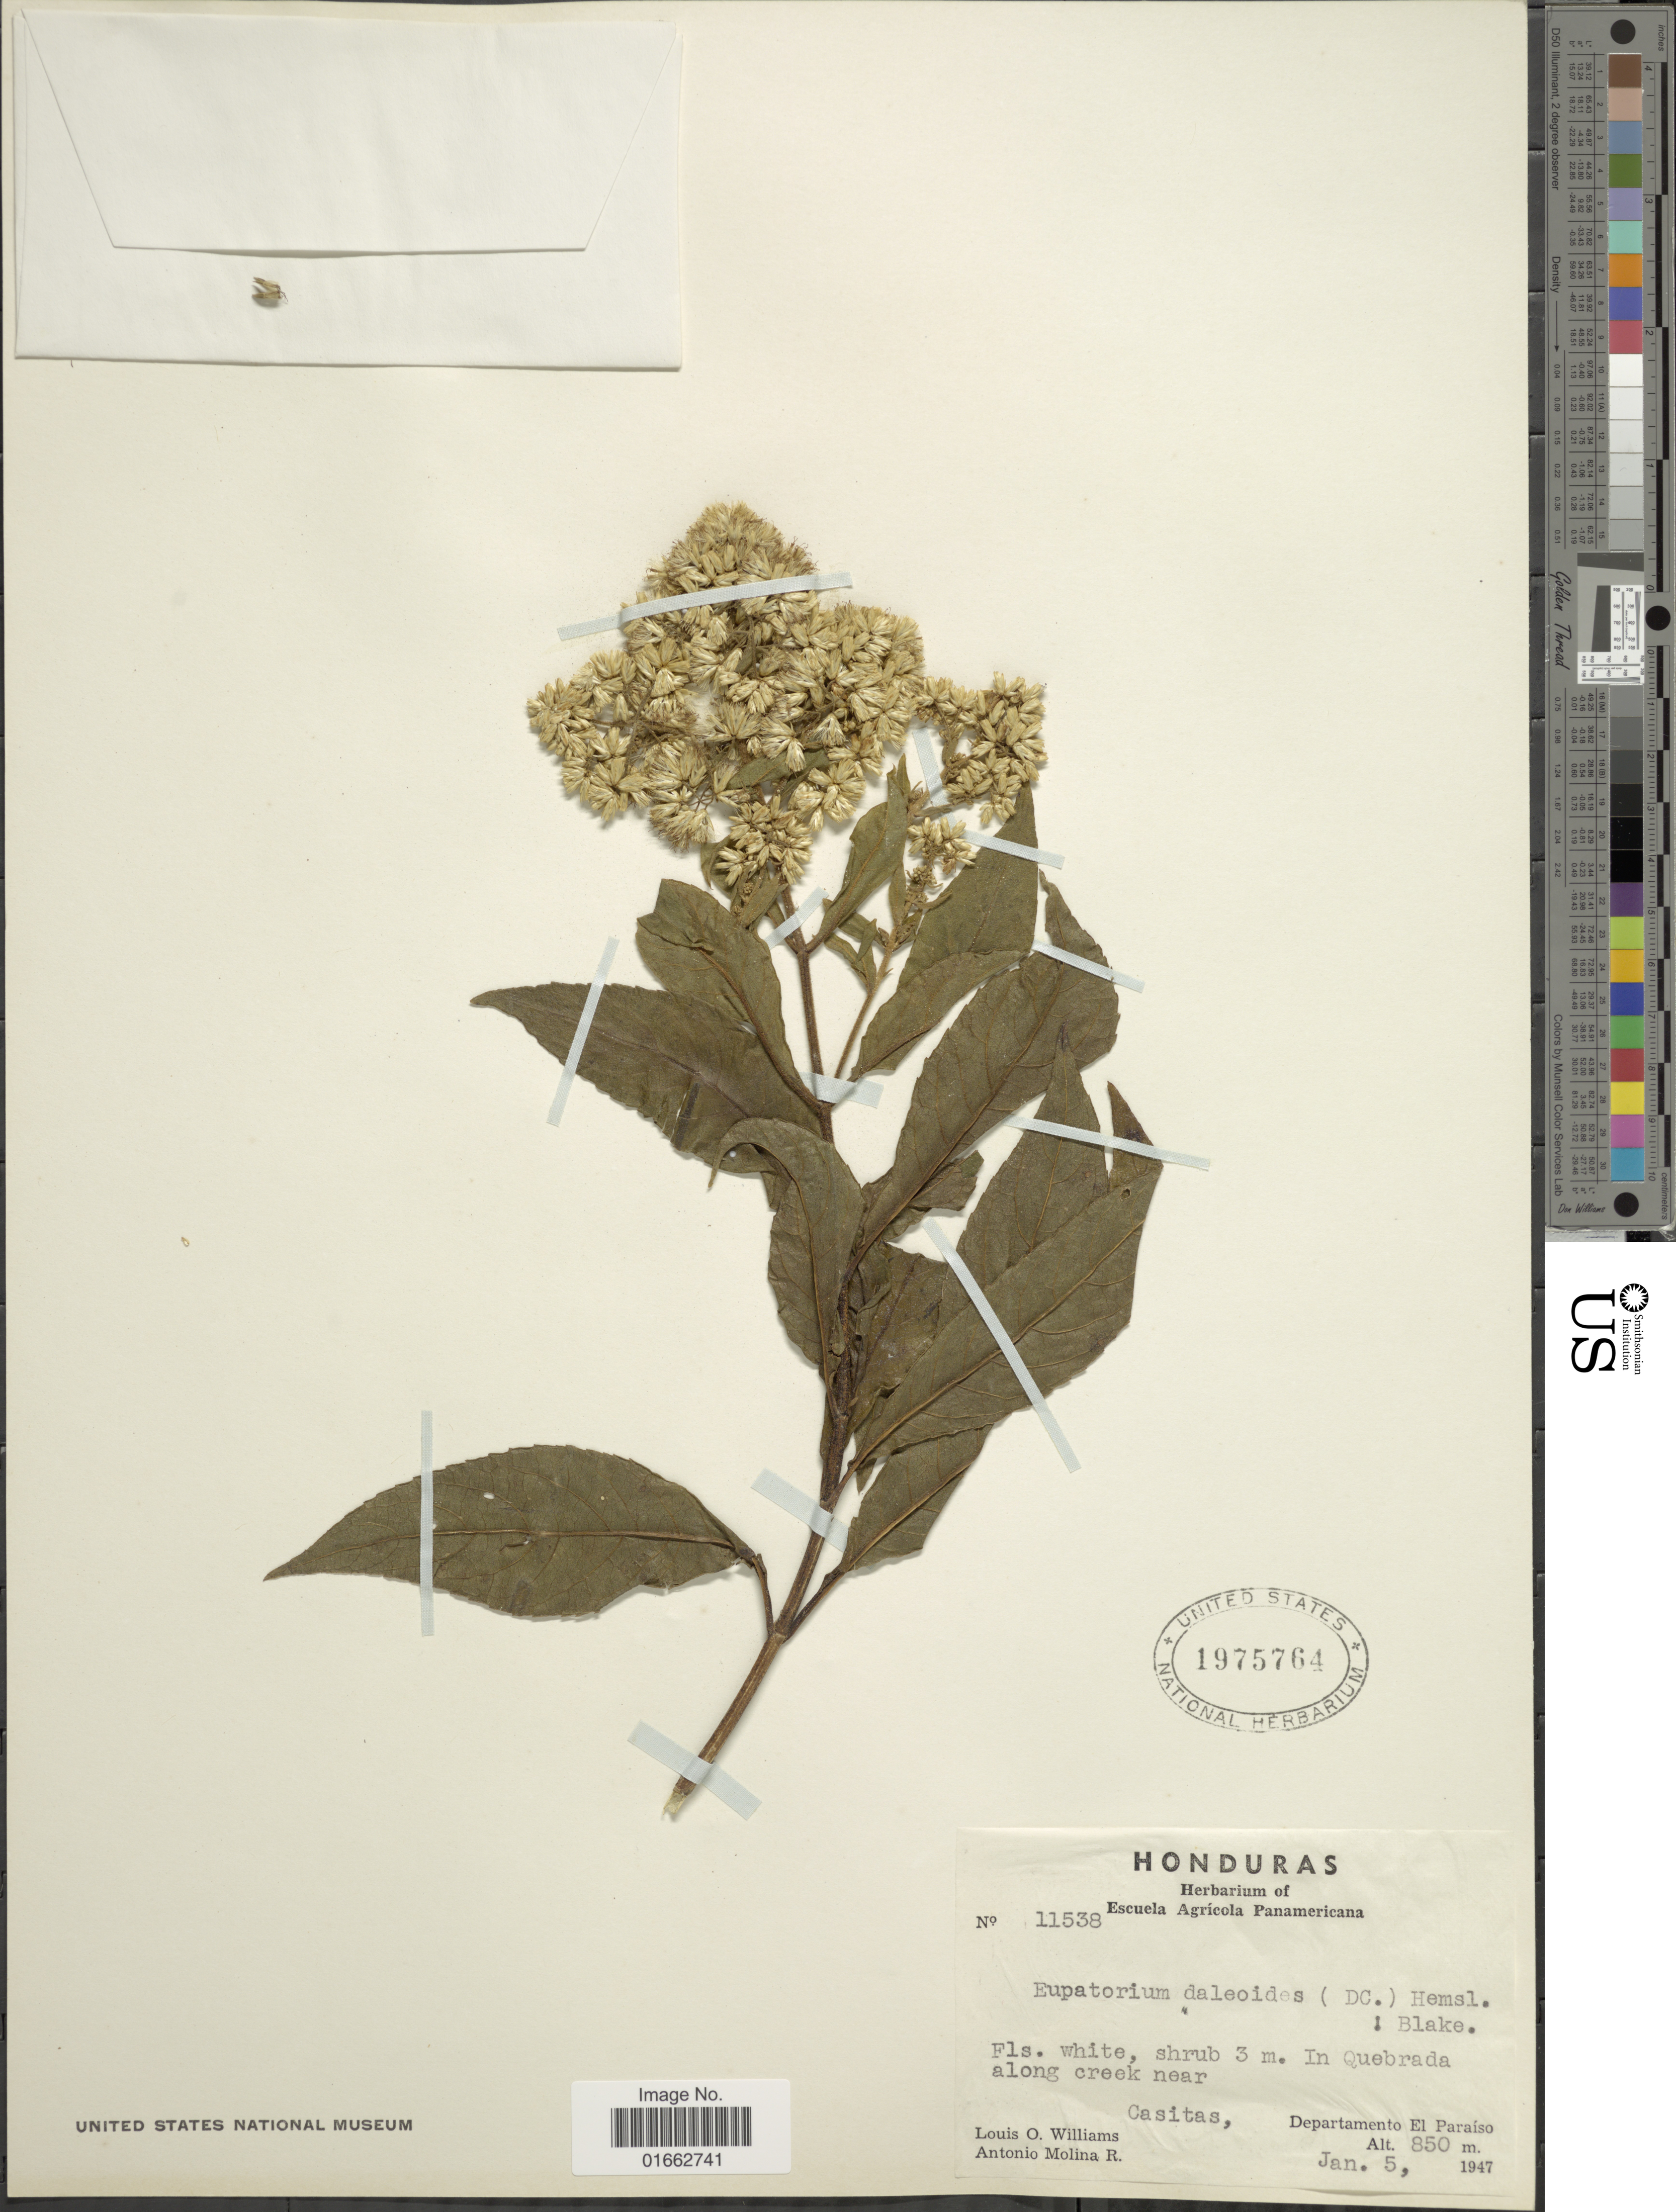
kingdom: Plantae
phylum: Tracheophyta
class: Magnoliopsida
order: Asterales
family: Asteraceae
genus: Critonia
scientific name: Critonia daleoides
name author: DC.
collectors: L. O. Williams & A. Molina R.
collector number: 11538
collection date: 1947-01-05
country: Honduras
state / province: El Paraíso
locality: Quebrada along creek near Casitas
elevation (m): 850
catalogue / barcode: US 1975764